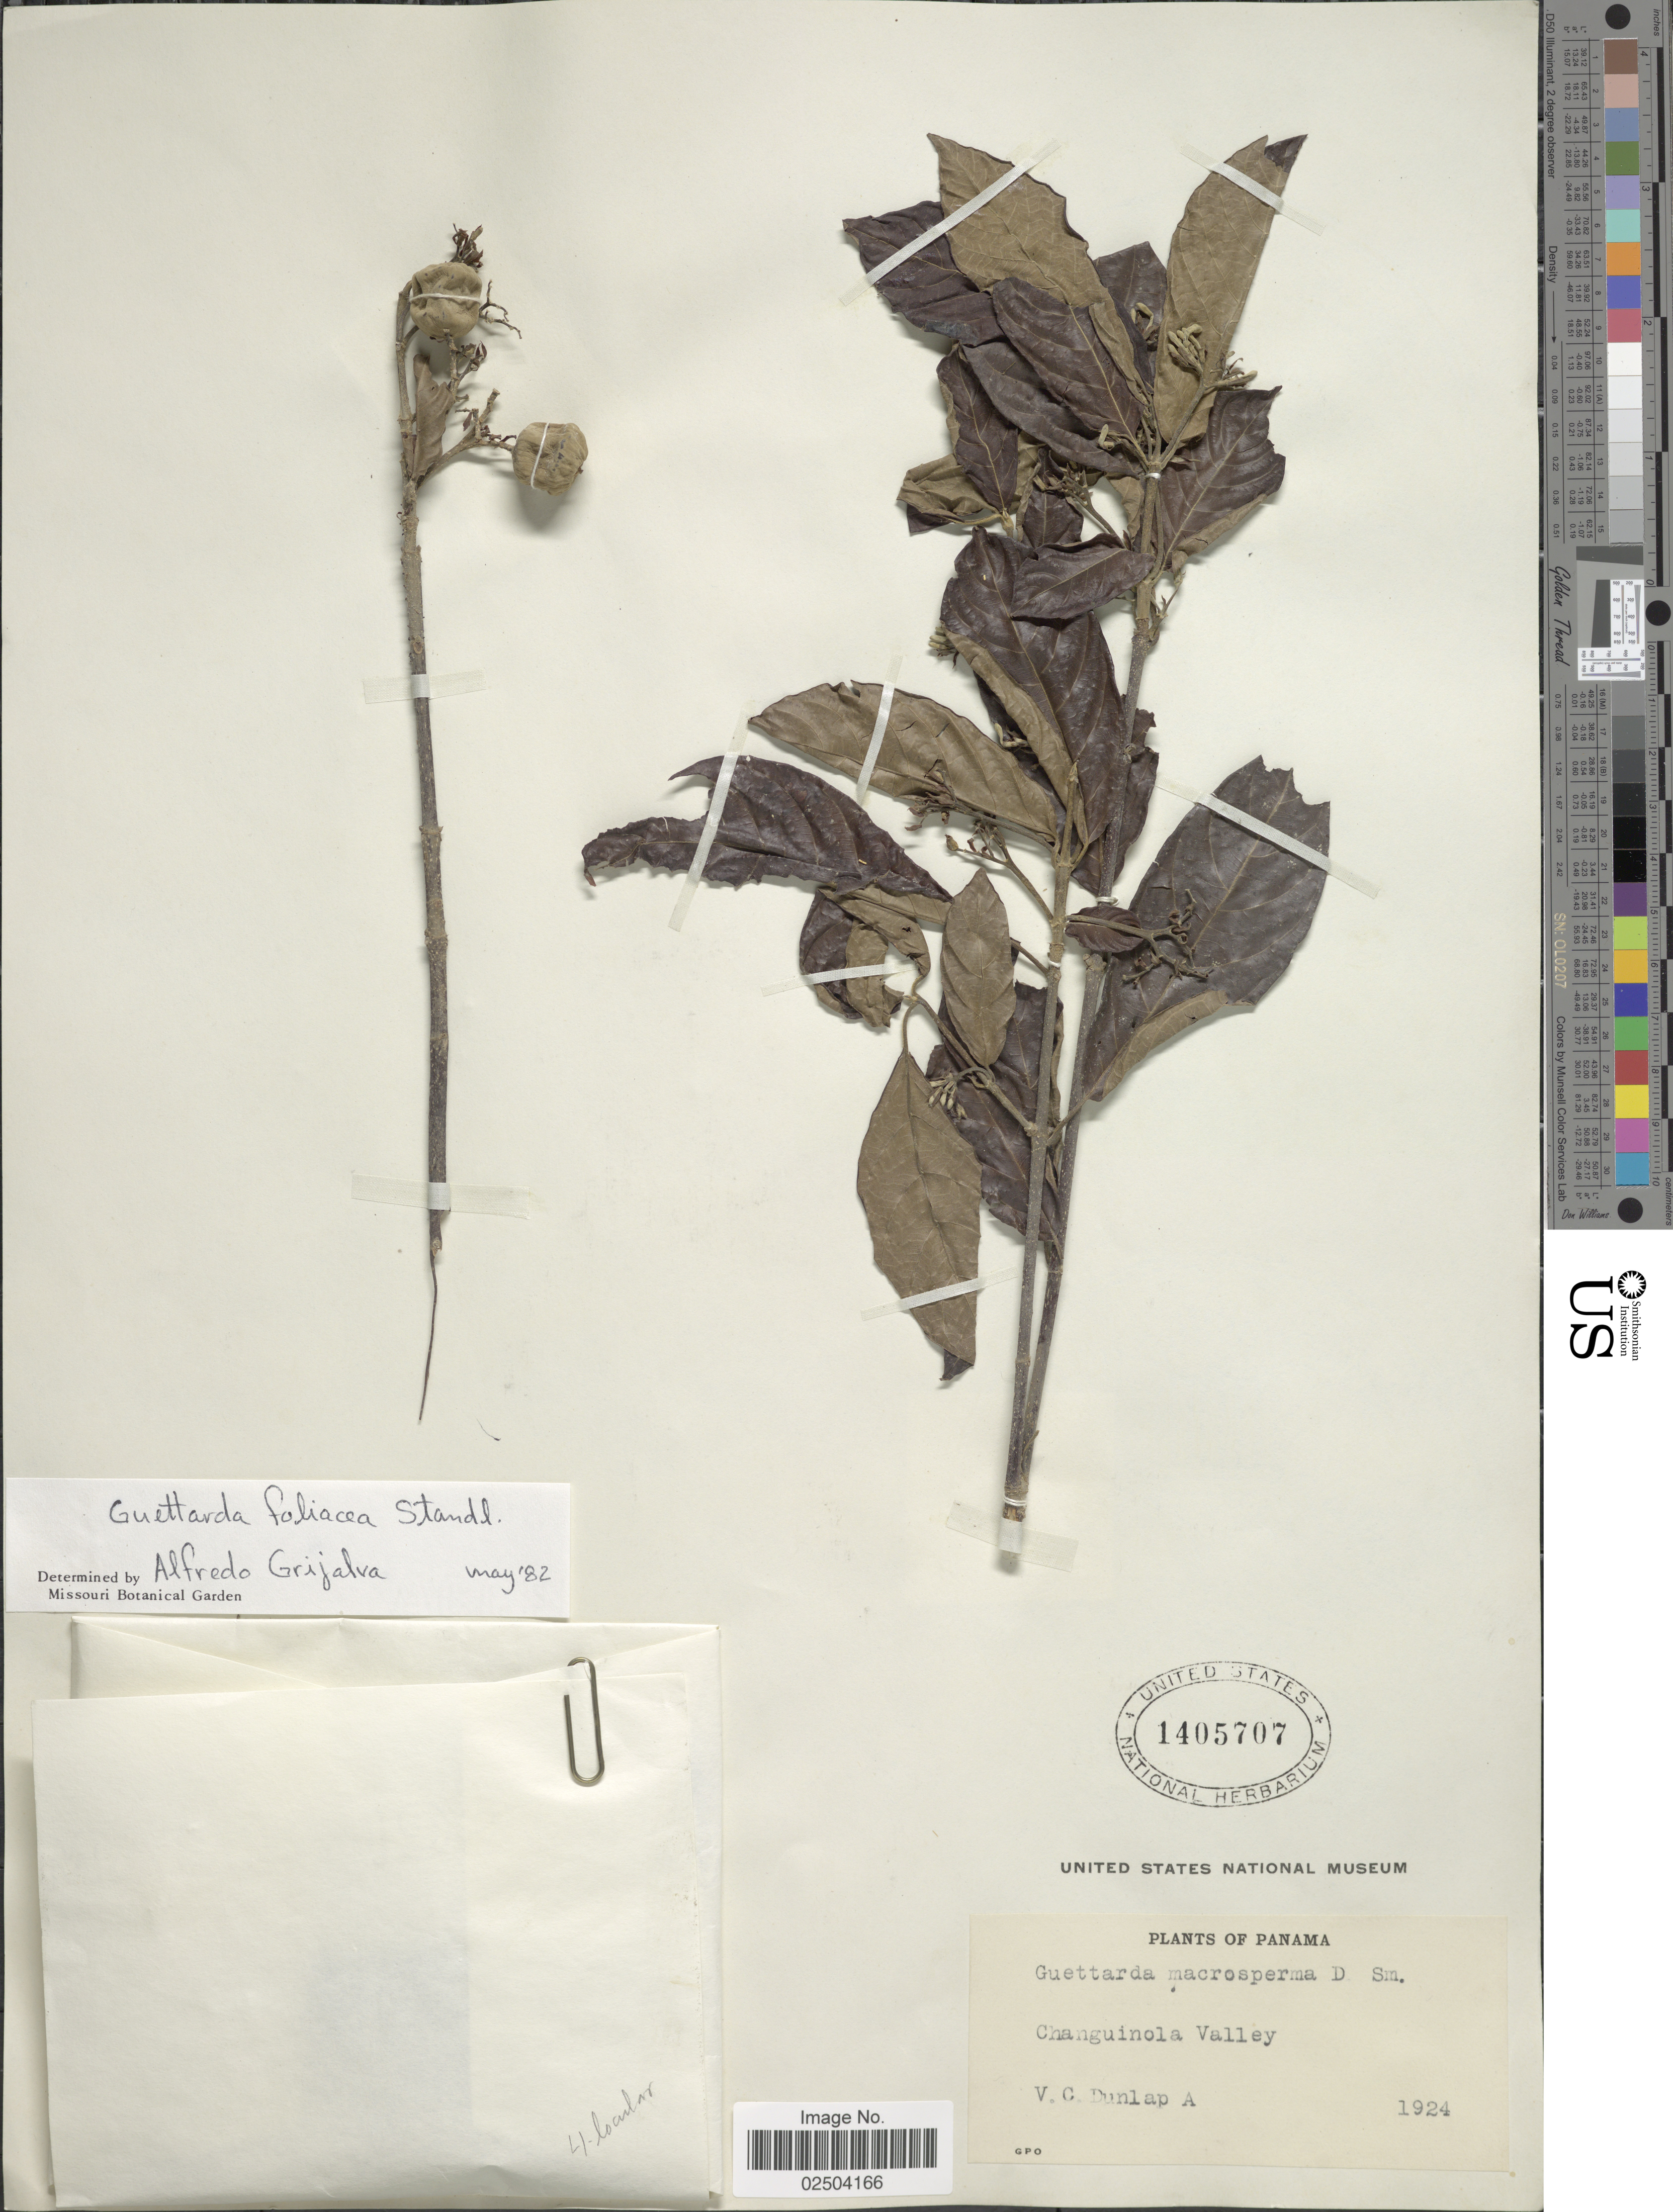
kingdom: Plantae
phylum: Tracheophyta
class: Magnoliopsida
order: Gentianales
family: Rubiaceae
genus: Guettarda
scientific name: Guettarda foliacea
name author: Standl.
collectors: V. C. Dunlap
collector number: A?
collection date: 1924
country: Panama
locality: Changuinola Valley.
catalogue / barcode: US 1405707